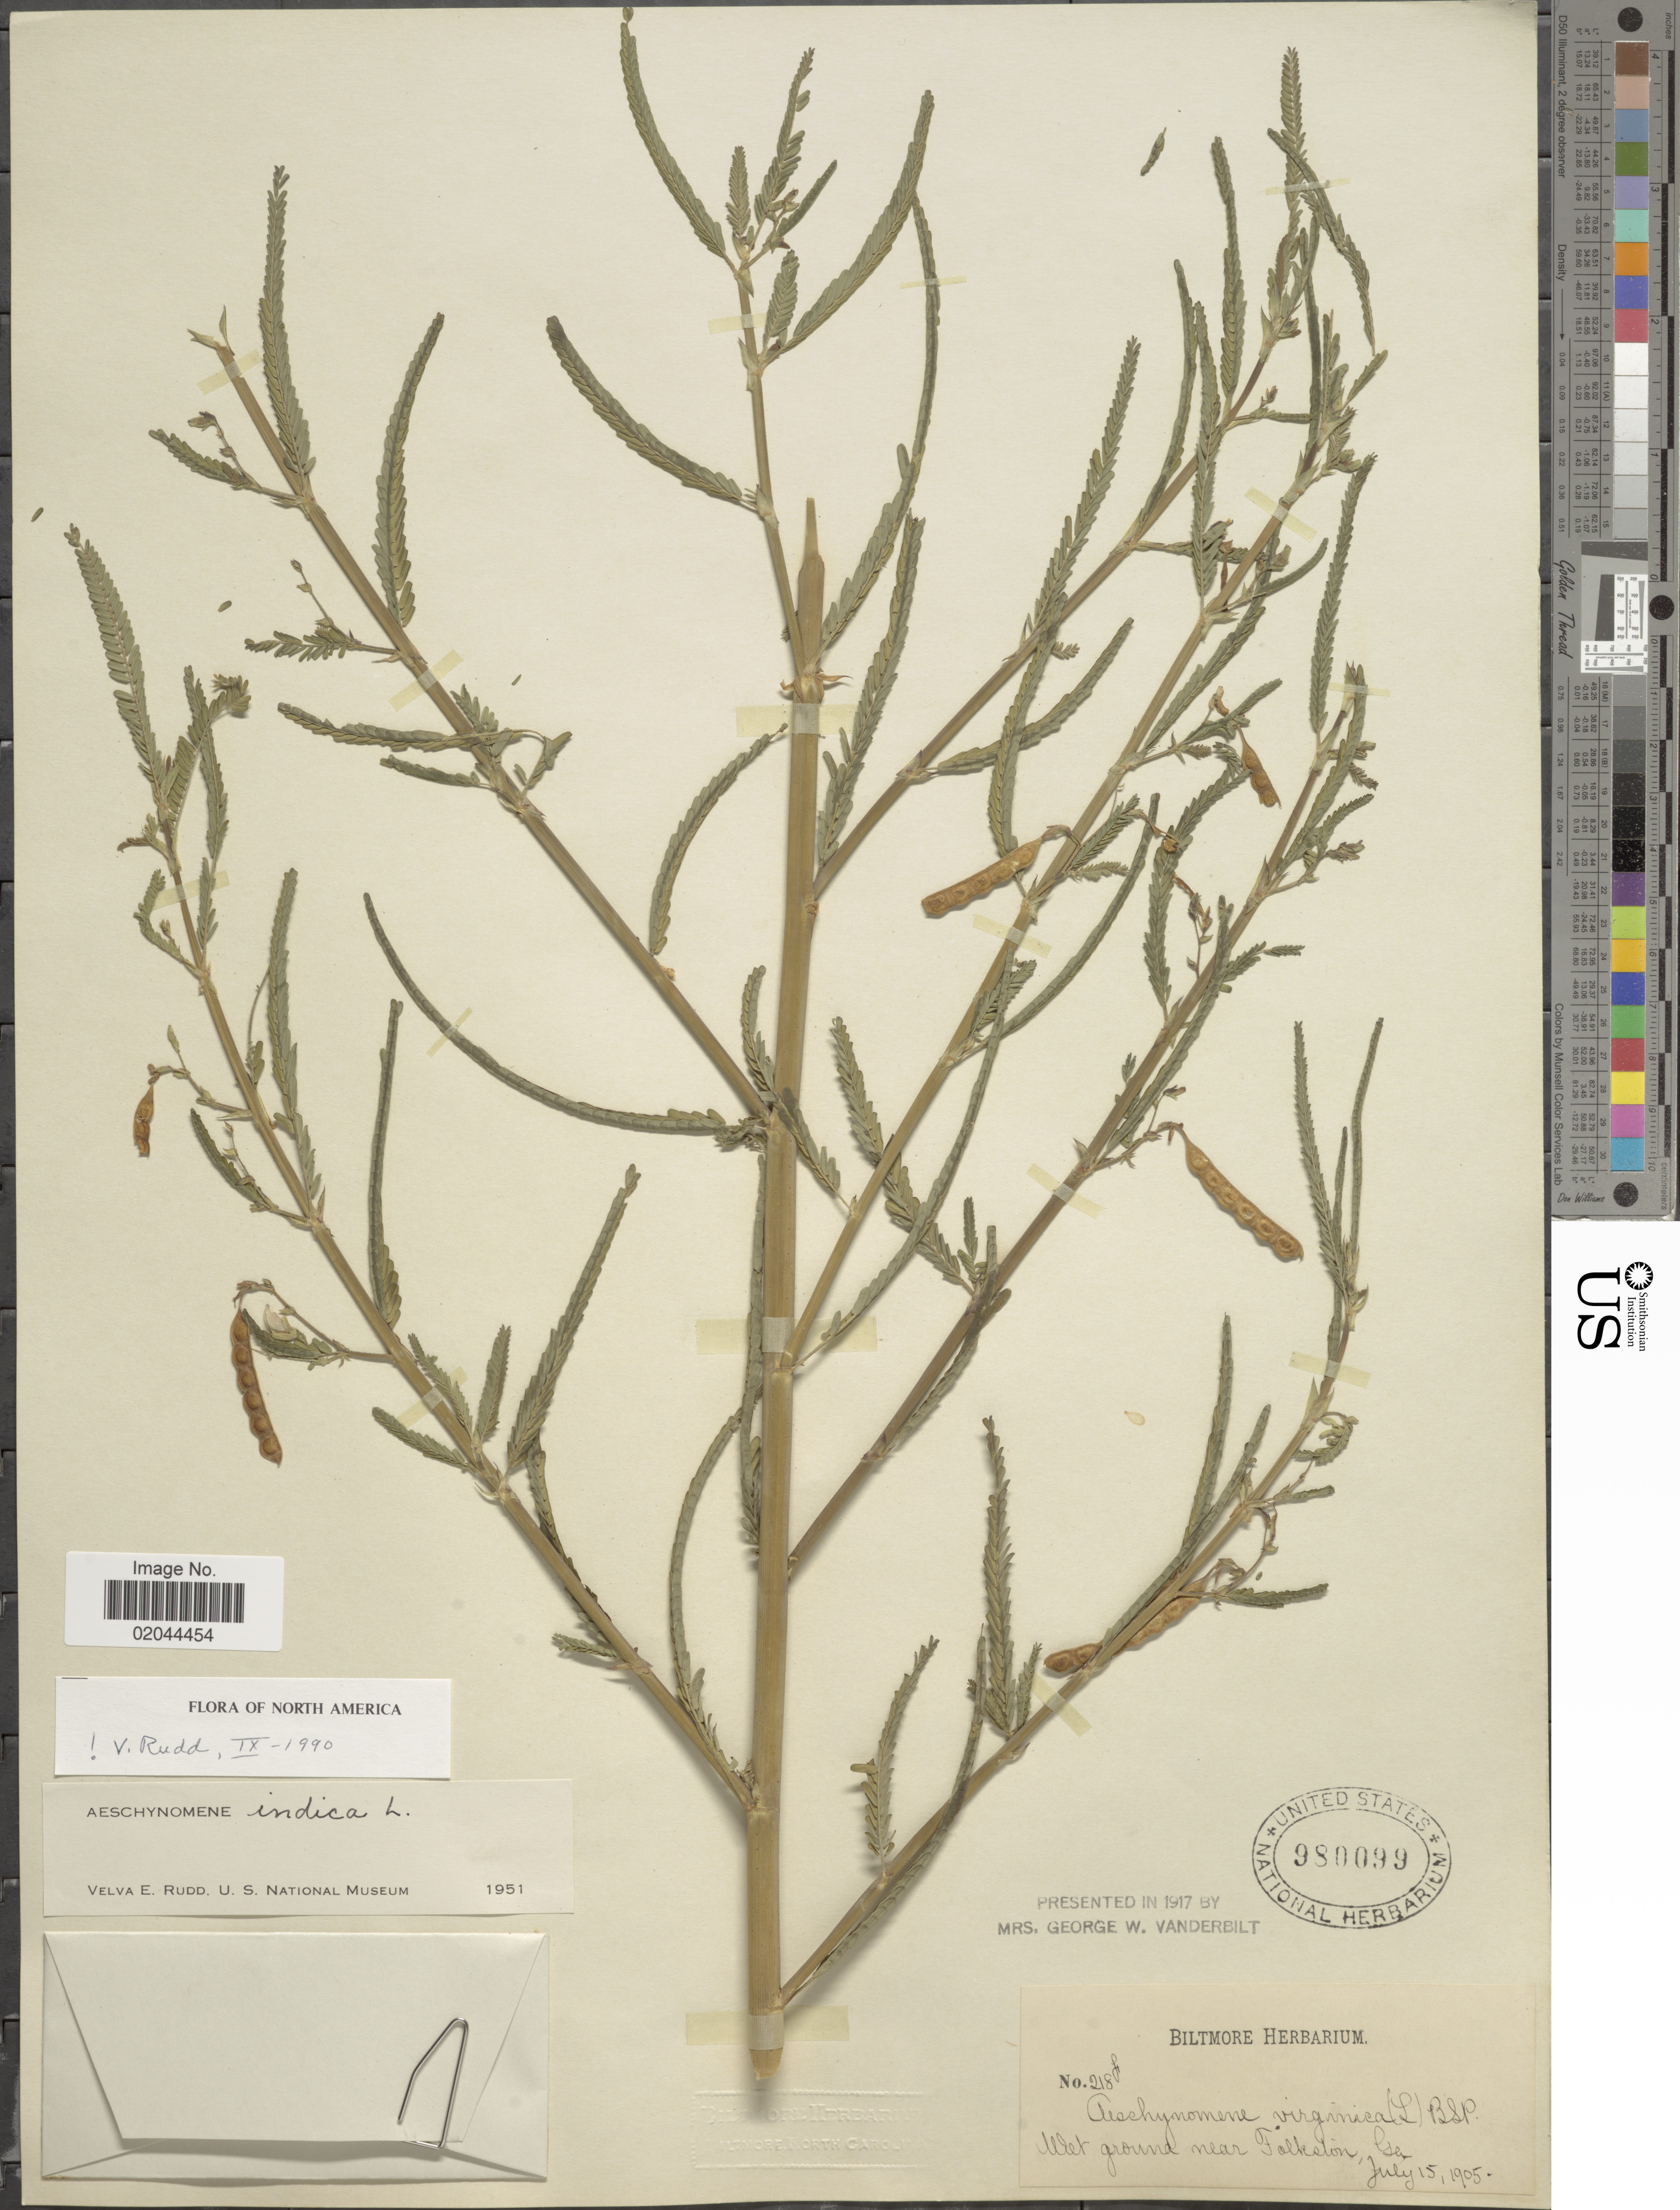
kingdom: Plantae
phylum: Tracheophyta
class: Magnoliopsida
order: Fabales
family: Fabaceae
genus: Aeschynomene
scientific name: Aeschynomene indica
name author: L.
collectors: ex herb. Biltmore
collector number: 218b*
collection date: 1905-07-15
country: United States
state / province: Georgia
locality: near Folkston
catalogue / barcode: US 980099